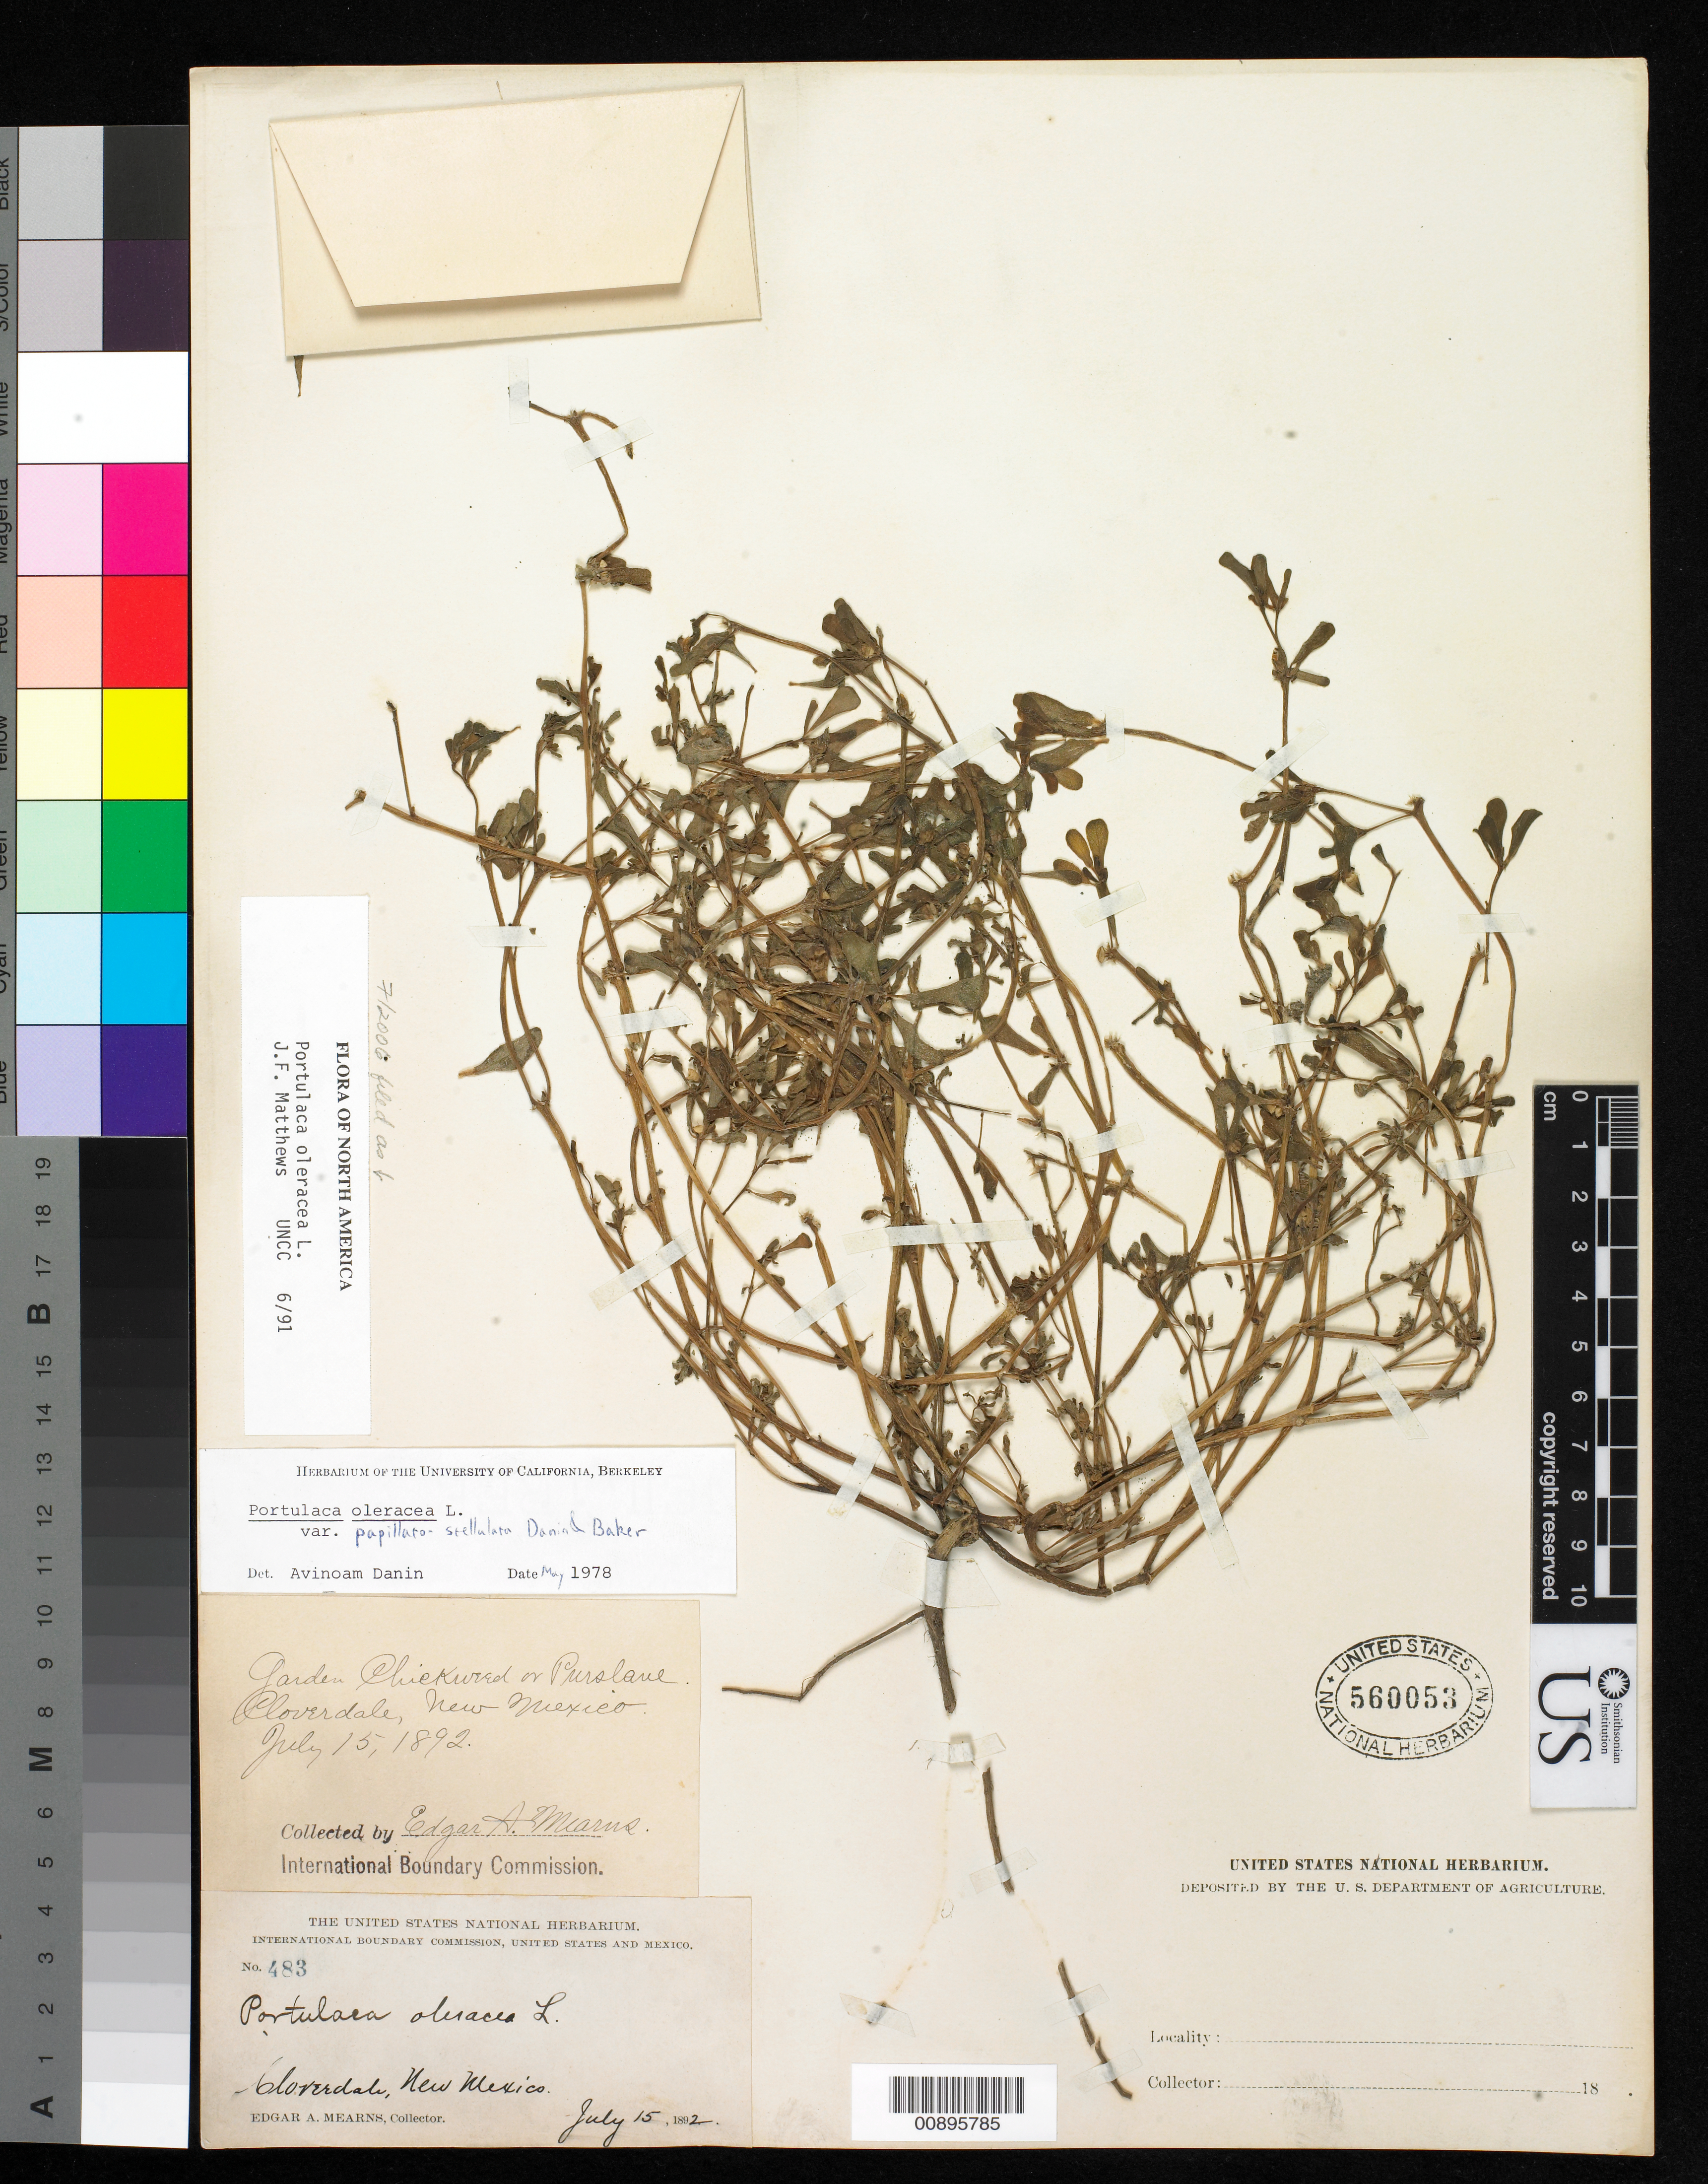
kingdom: Plantae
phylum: Tracheophyta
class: Magnoliopsida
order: Caryophyllales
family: Portulacaceae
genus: Portulaca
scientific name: Portulaca oleracea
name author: L.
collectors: E. A. Mearns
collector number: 483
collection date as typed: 15 Jul 1892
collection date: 1892-07-15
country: United States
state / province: New Mexico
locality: Cloverdale, New Mexico.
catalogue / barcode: US 560053